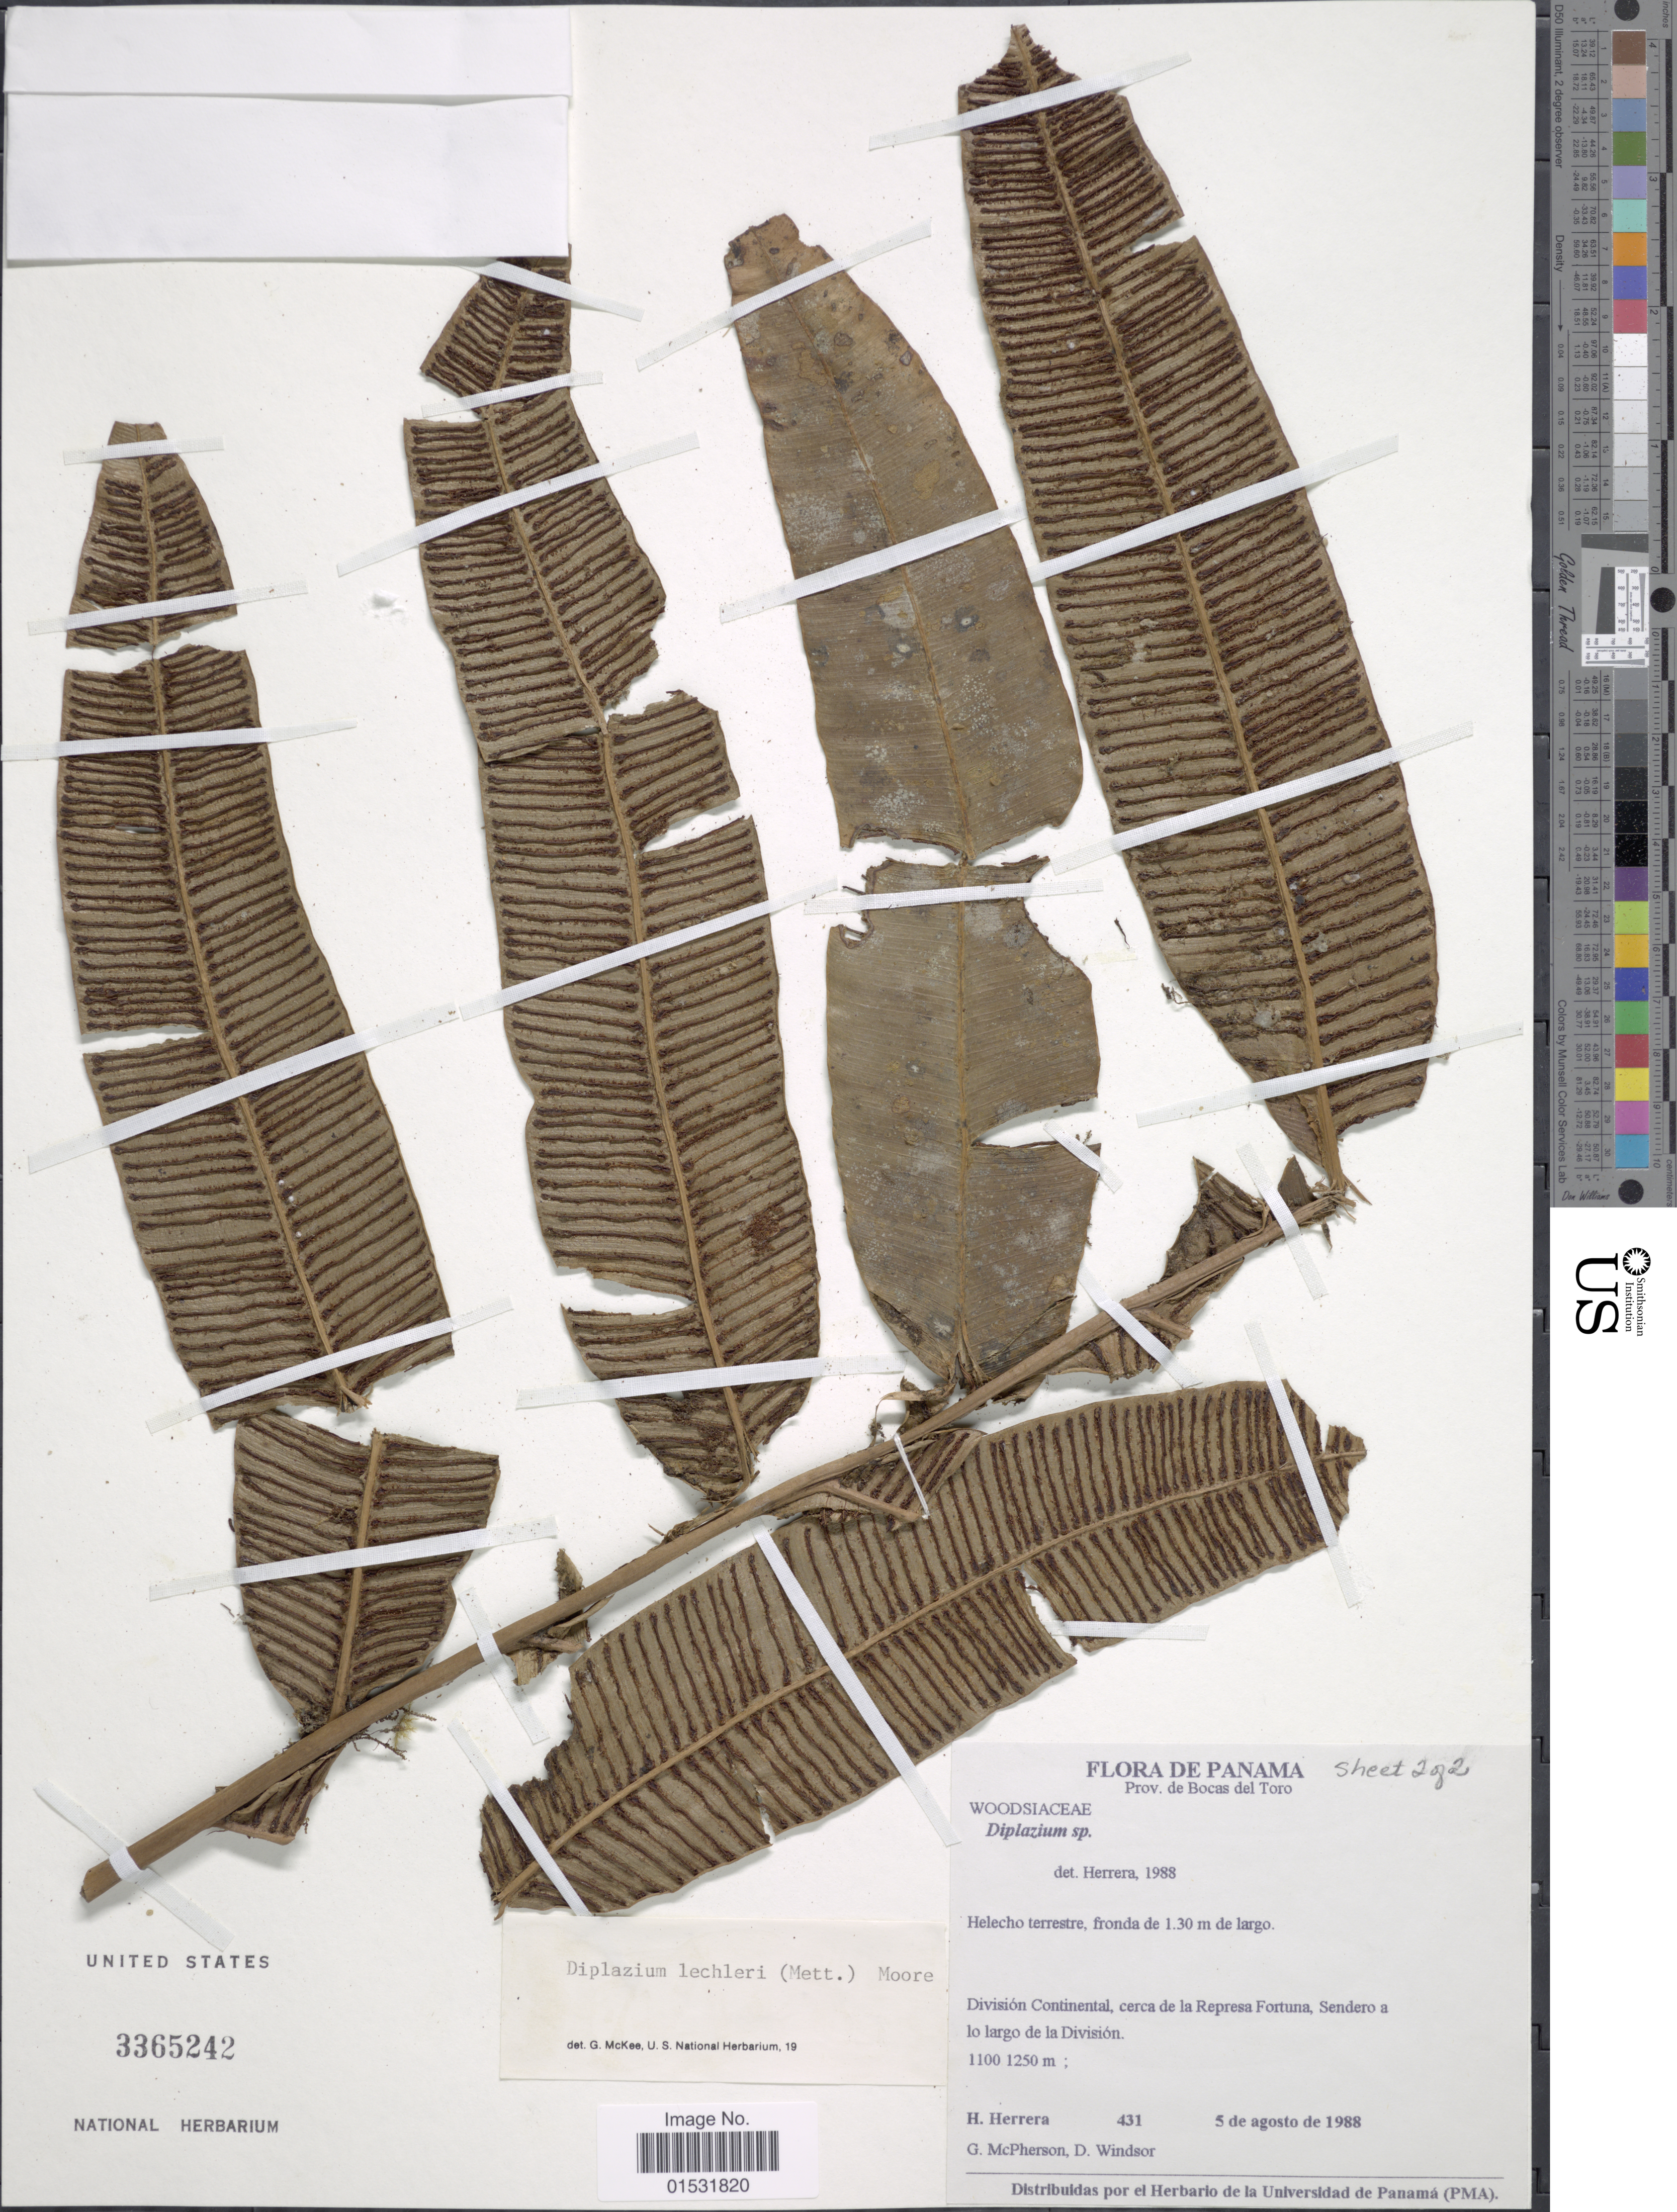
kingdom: Plantae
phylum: Tracheophyta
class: Polypodiopsida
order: Polypodiales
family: Desmophlebiaceae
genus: Desmophlebium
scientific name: Desmophlebium lechleri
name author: (Mett.) Mynssen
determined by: Reis, A.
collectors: H. Herrera, G. D. McPherson & D. Windsor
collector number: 431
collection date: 1988-08-05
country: Panama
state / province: Bocas del Toro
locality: División Continental, cerca de la Represa Fortuna, Sendero a lo largo de la División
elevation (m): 1100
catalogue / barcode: US 3365242